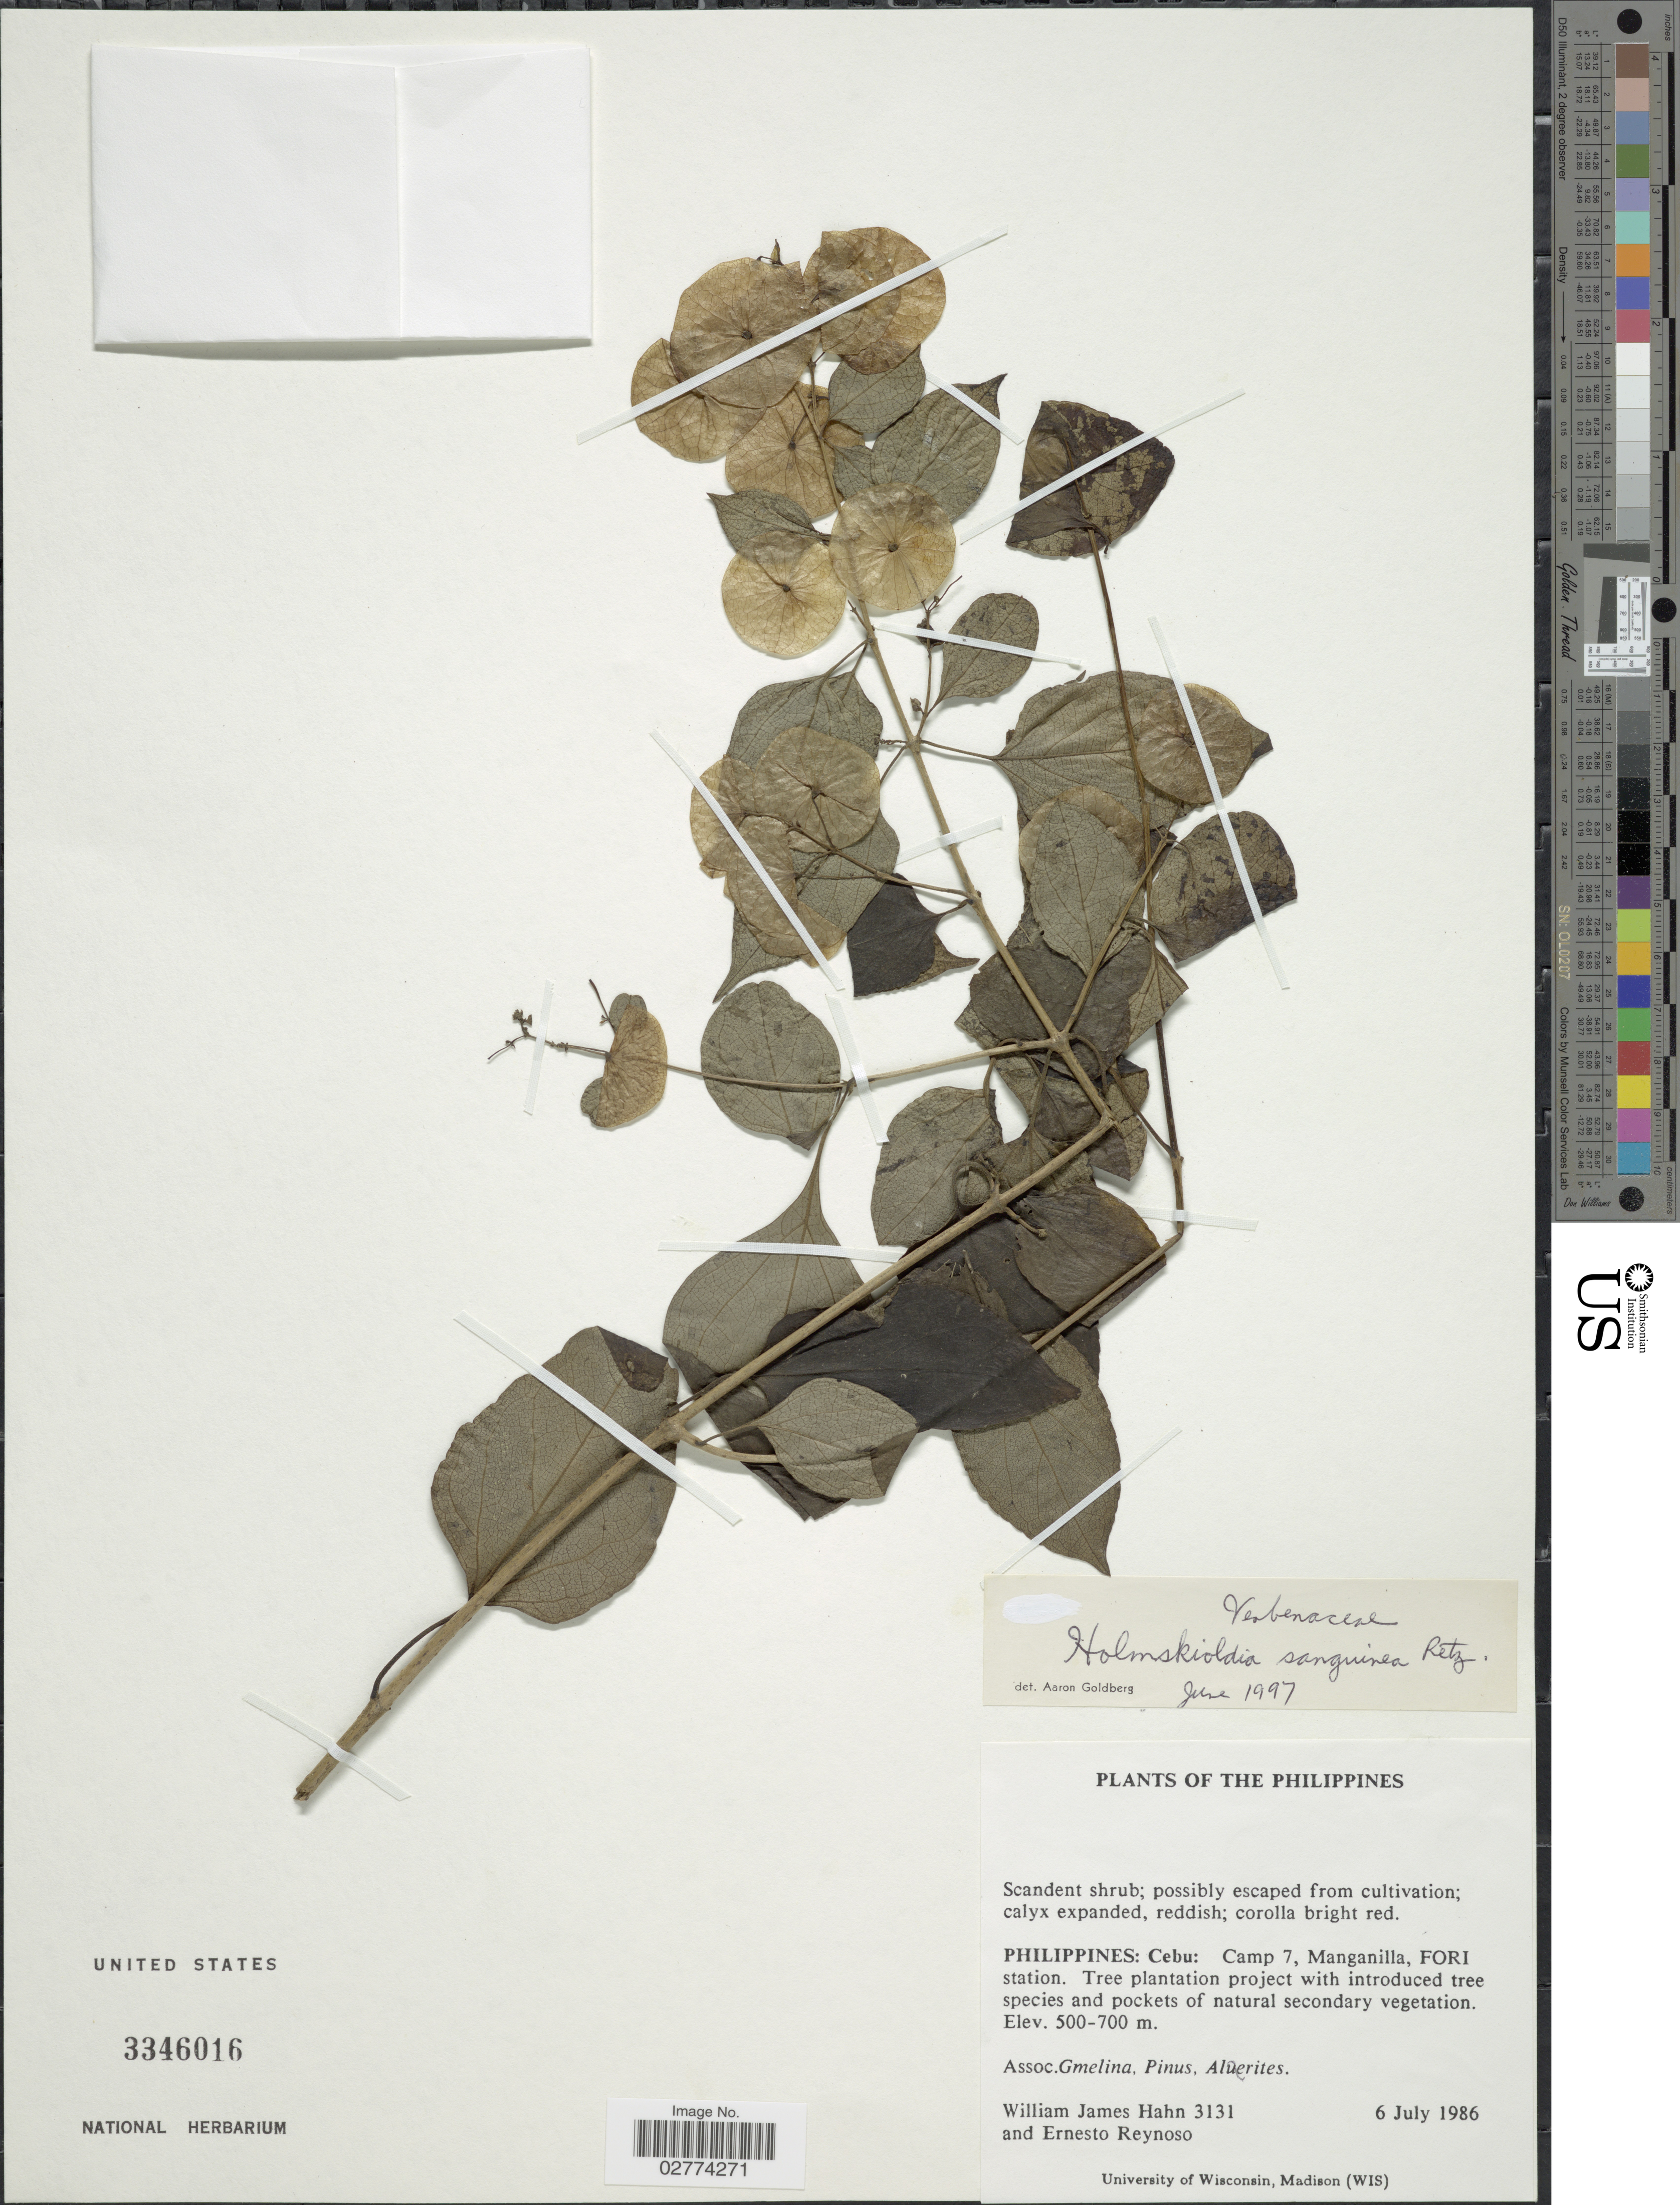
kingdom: Plantae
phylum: Tracheophyta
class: Magnoliopsida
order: Lamiales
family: Lamiaceae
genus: Holmskioldia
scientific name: Holmskioldia sanguinea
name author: Retz.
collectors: W. J. Hahn & E. Reynoso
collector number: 3131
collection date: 1986-07-06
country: Philippines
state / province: Central Visayas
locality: Cebu: Camp 7, Manganilla, FORI station.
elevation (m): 500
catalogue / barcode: US 3346016